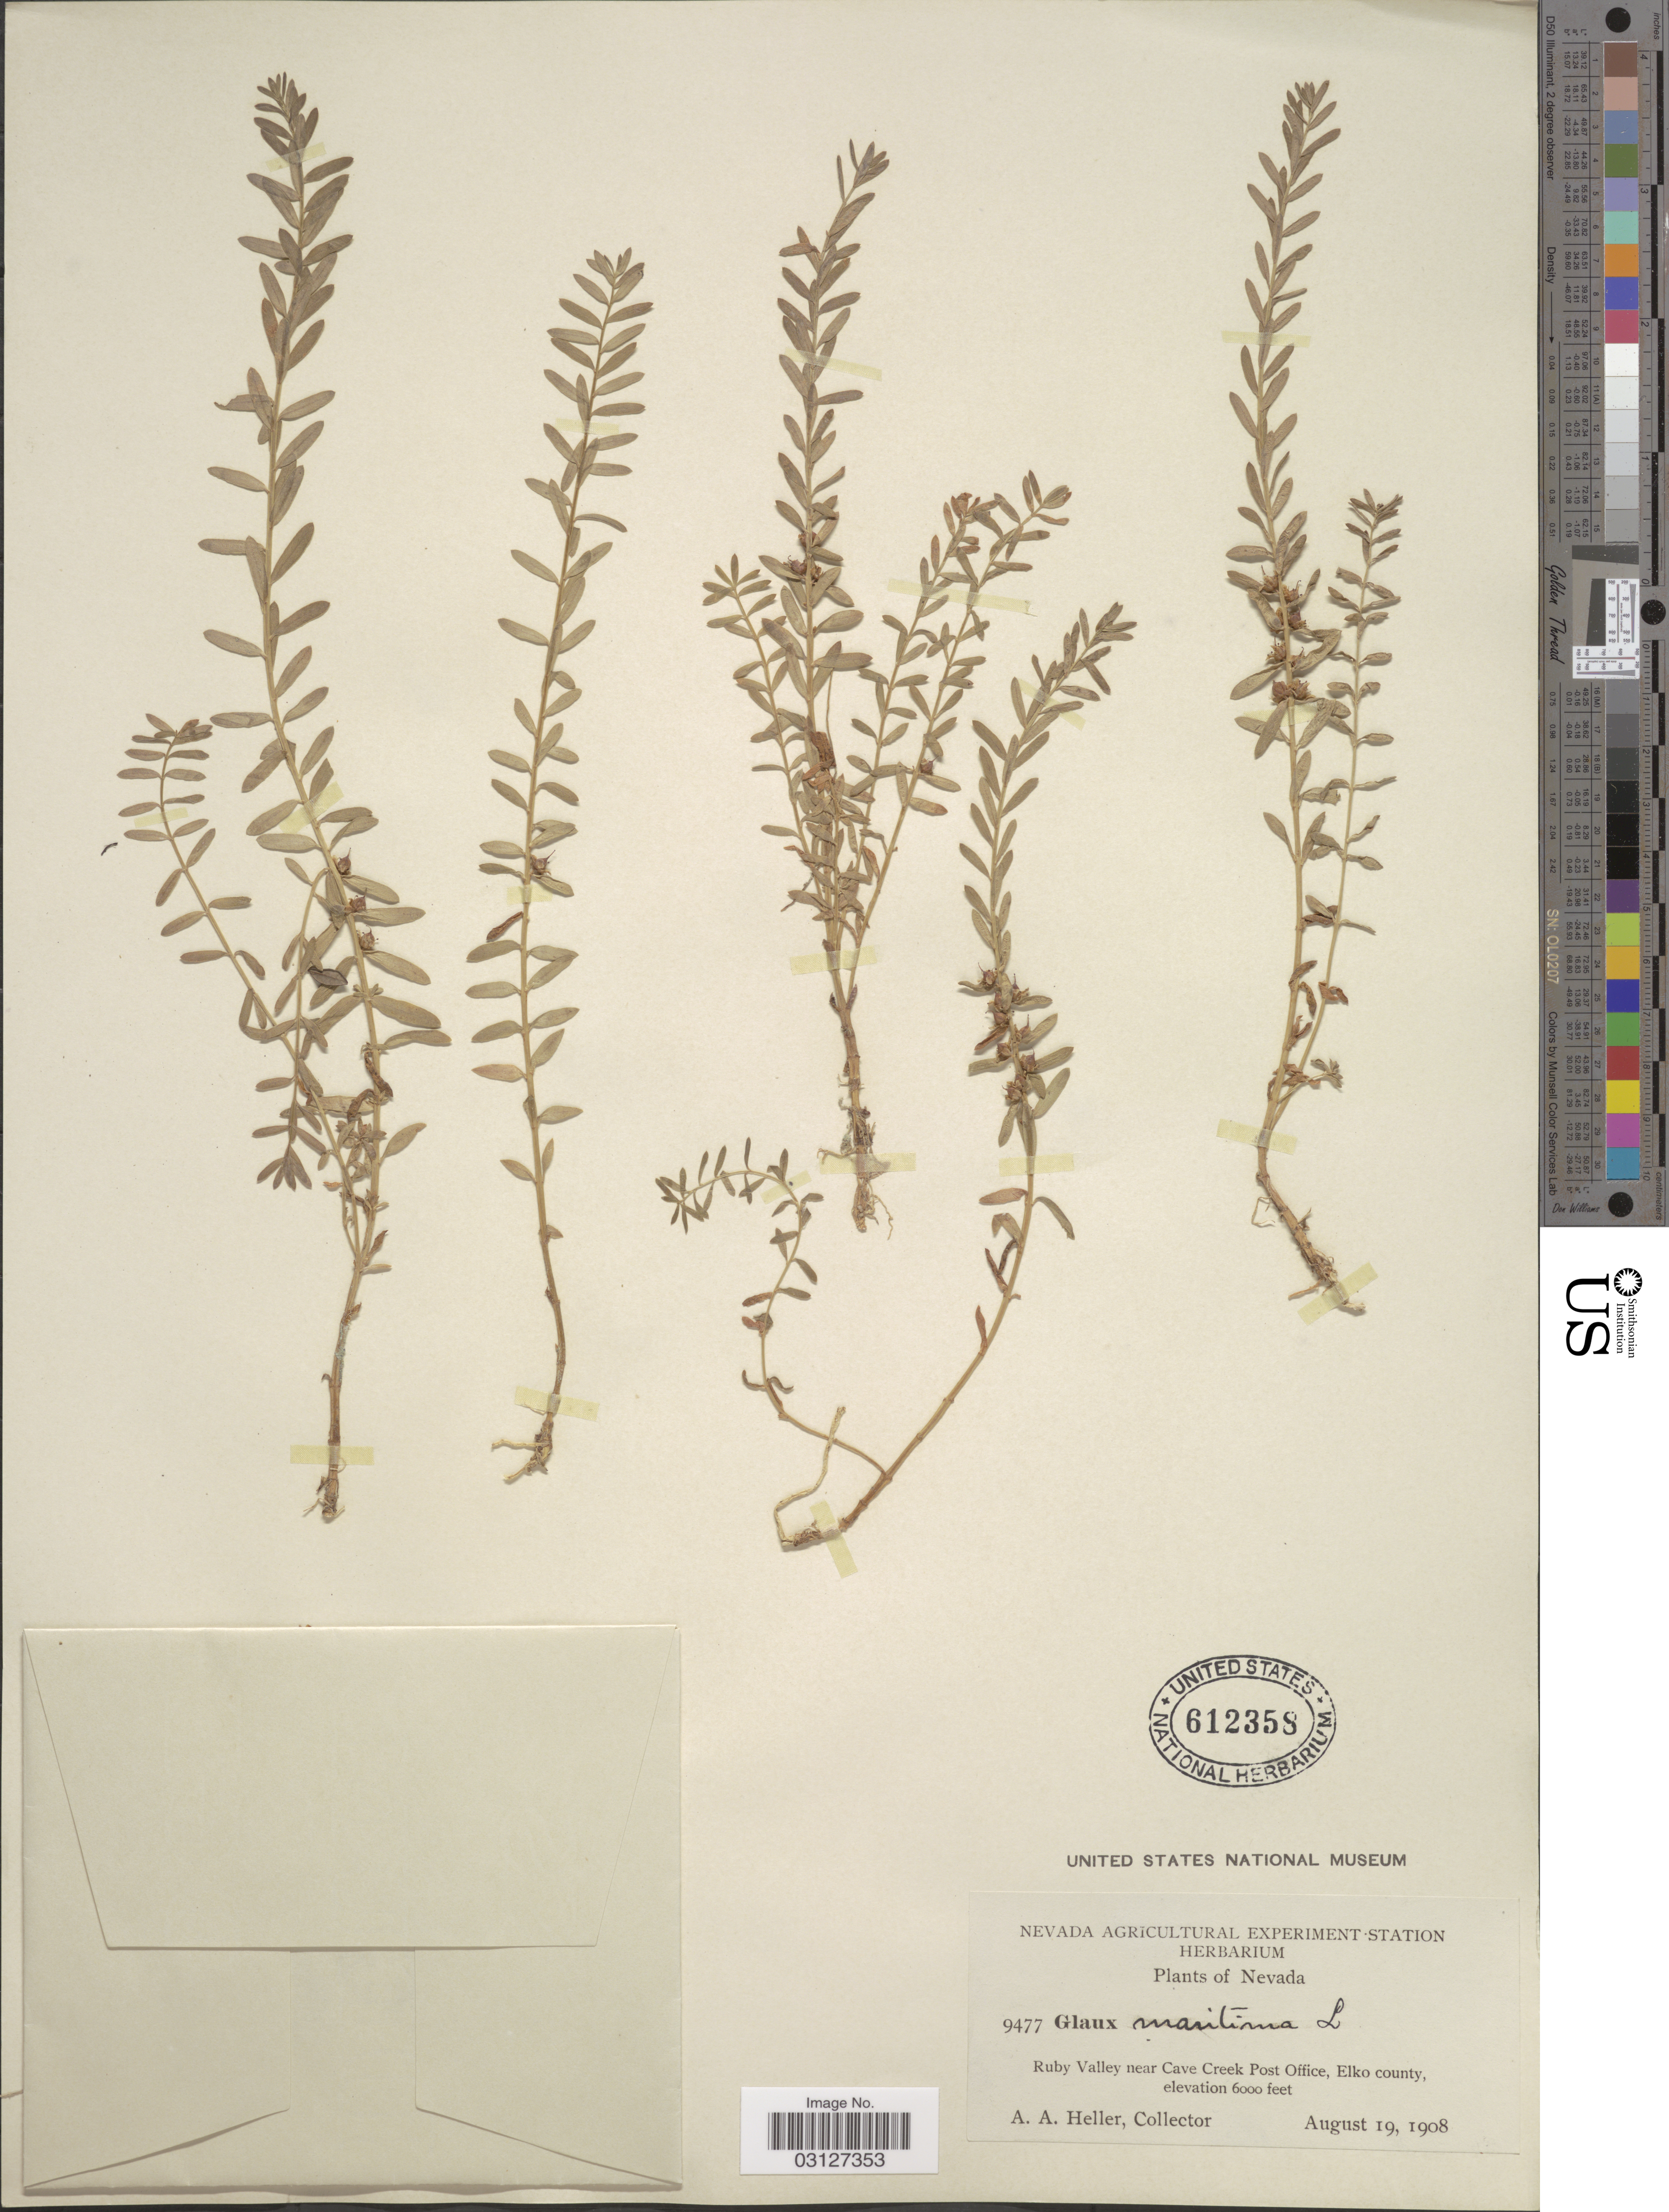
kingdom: Plantae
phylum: Tracheophyta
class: Magnoliopsida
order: Ericales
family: Primulaceae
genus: Glaux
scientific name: Glaux maritima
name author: L.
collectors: A. A. Heller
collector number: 9477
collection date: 1908-08-19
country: United States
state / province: Nevada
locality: Ruby Valley near Cave Creek Post Office, Elko county.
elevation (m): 1829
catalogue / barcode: US 612358